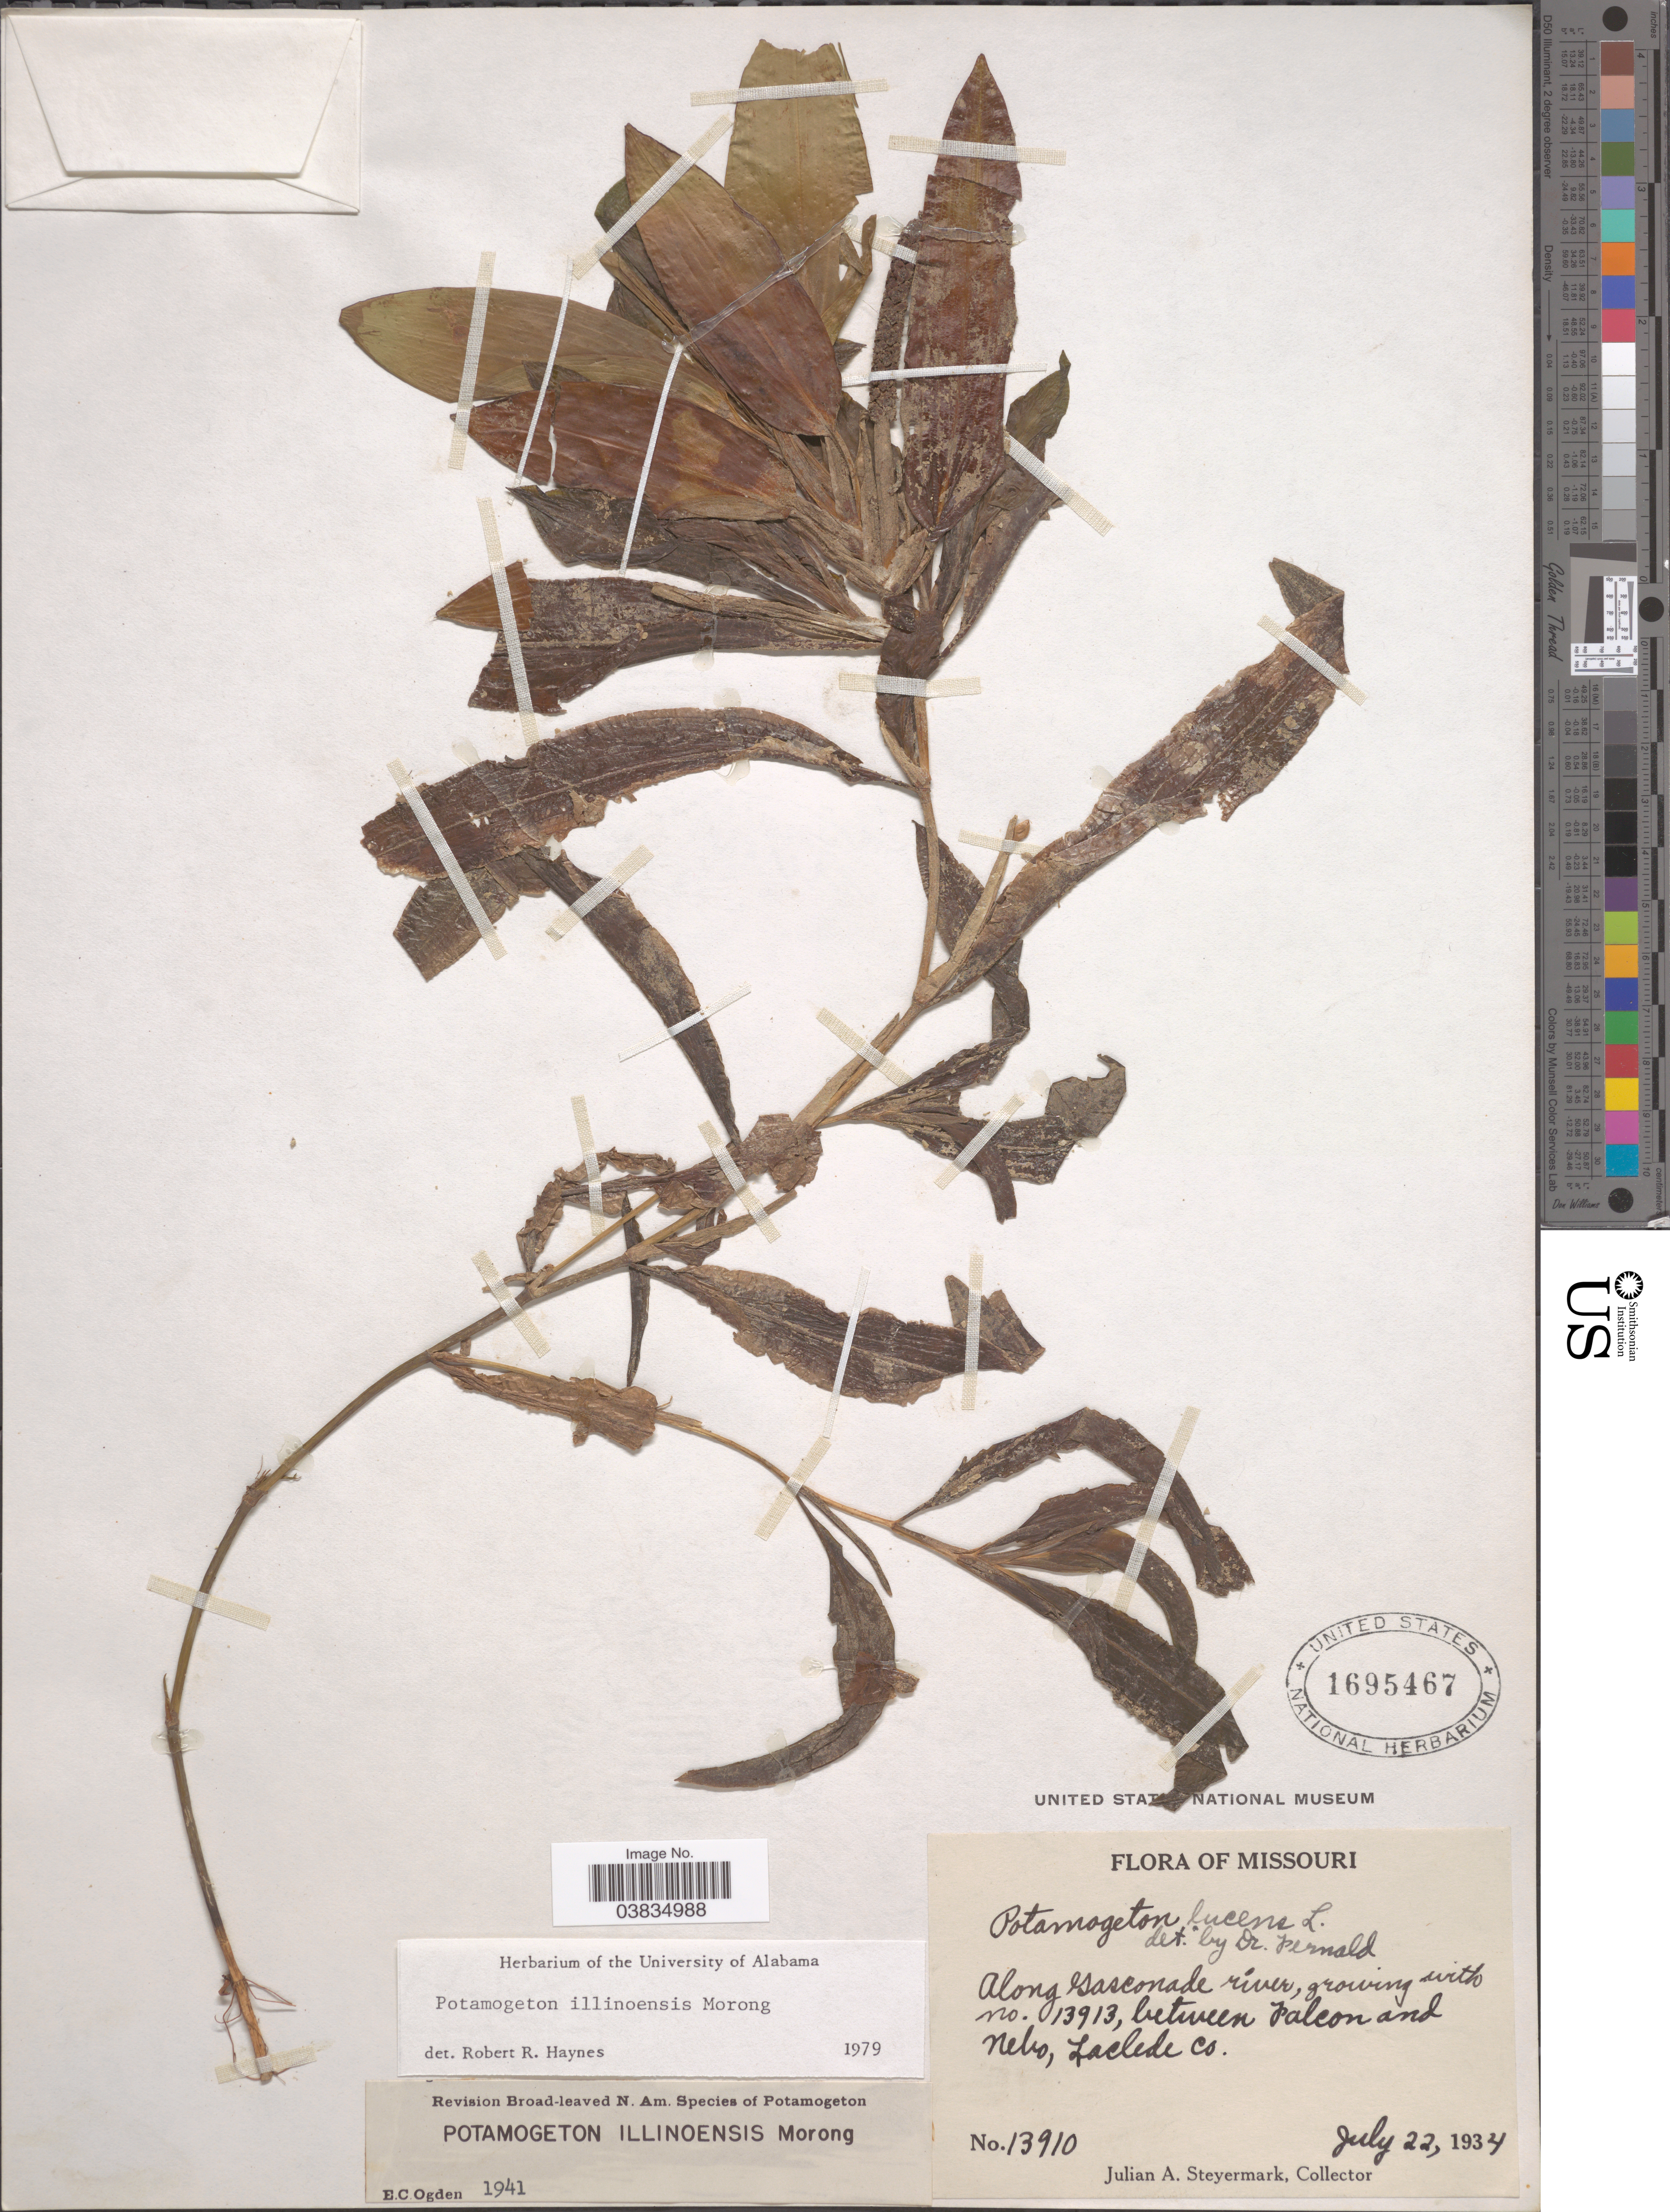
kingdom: Plantae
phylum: Tracheophyta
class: Liliopsida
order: Alismatales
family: Potamogetonaceae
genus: Potamogeton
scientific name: Potamogeton illinoensis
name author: Morong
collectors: J. Steyermark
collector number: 13910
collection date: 1934-07-22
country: United States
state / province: Missouri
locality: Along Gasconade river, between Falcon and Nebo, Laclede Co.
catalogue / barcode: US 1695467